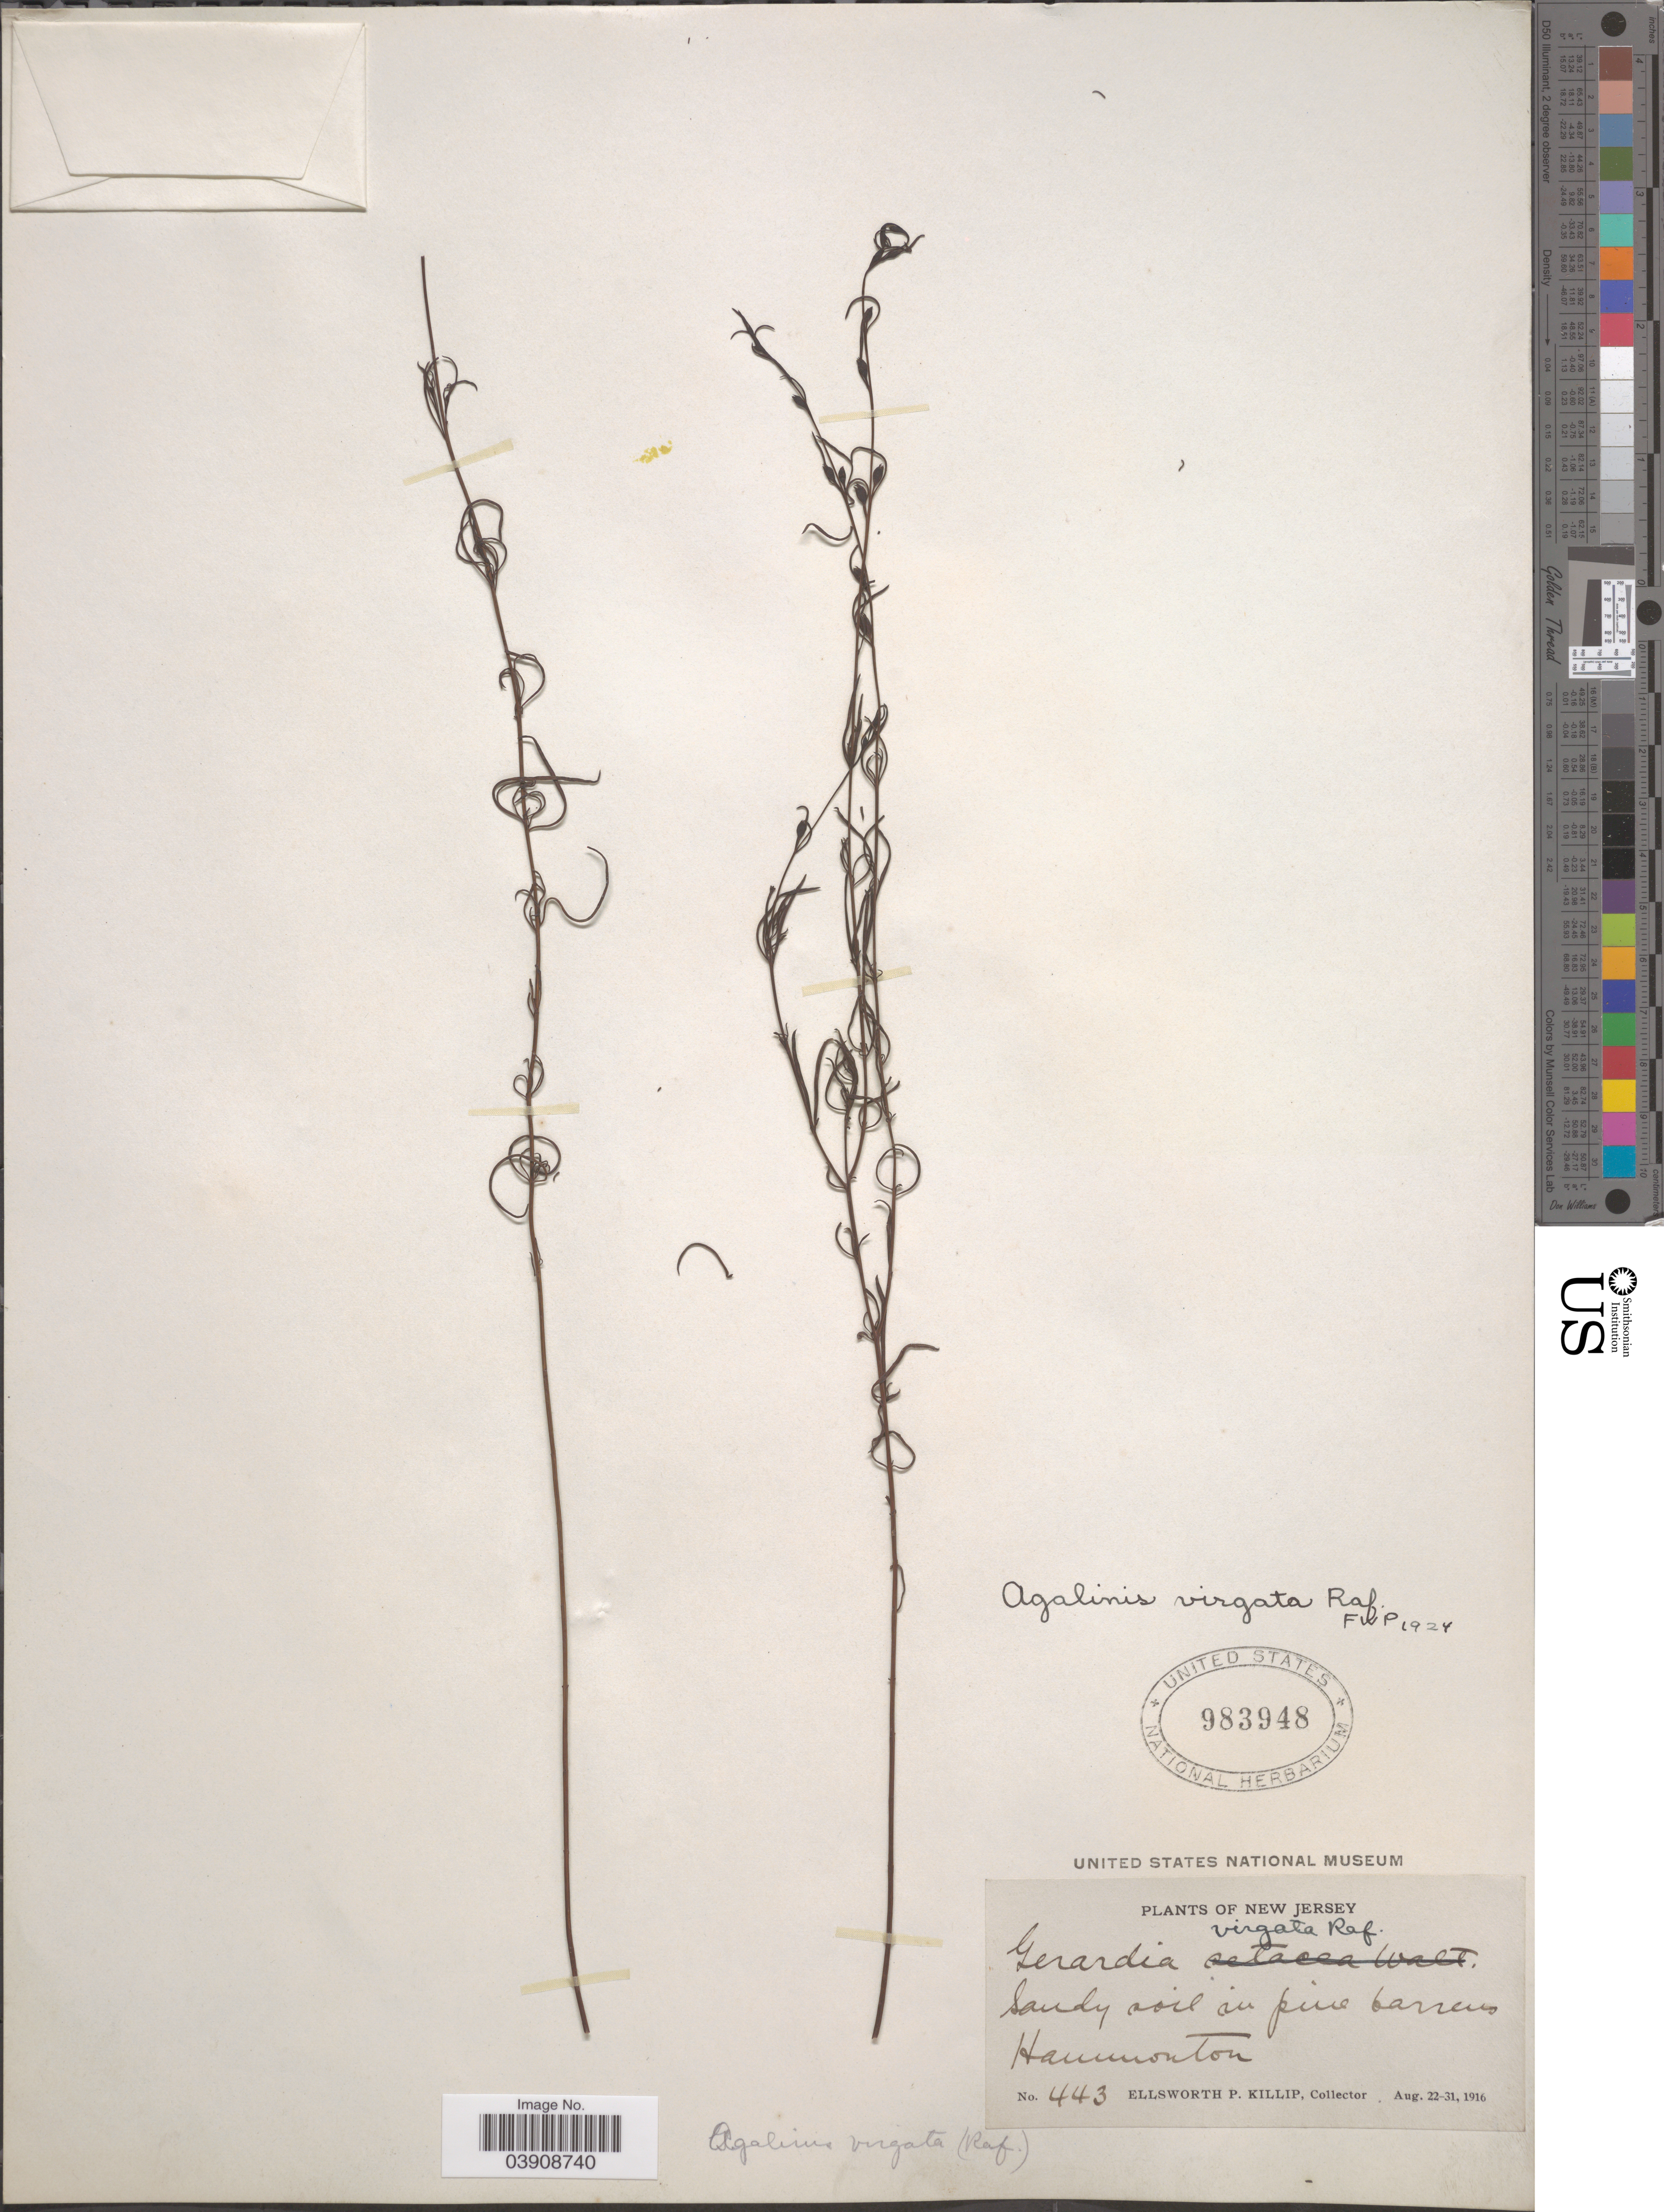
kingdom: Plantae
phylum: Tracheophyta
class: Magnoliopsida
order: Lamiales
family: Orobanchaceae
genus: Agalinis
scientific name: Agalinis virgata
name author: Raf.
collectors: E. P. Killip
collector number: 443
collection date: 1916-08-22/1916-08-31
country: United States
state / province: New Jersey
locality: Sandy soil in pine barrens. Hammonton.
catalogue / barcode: US 983948